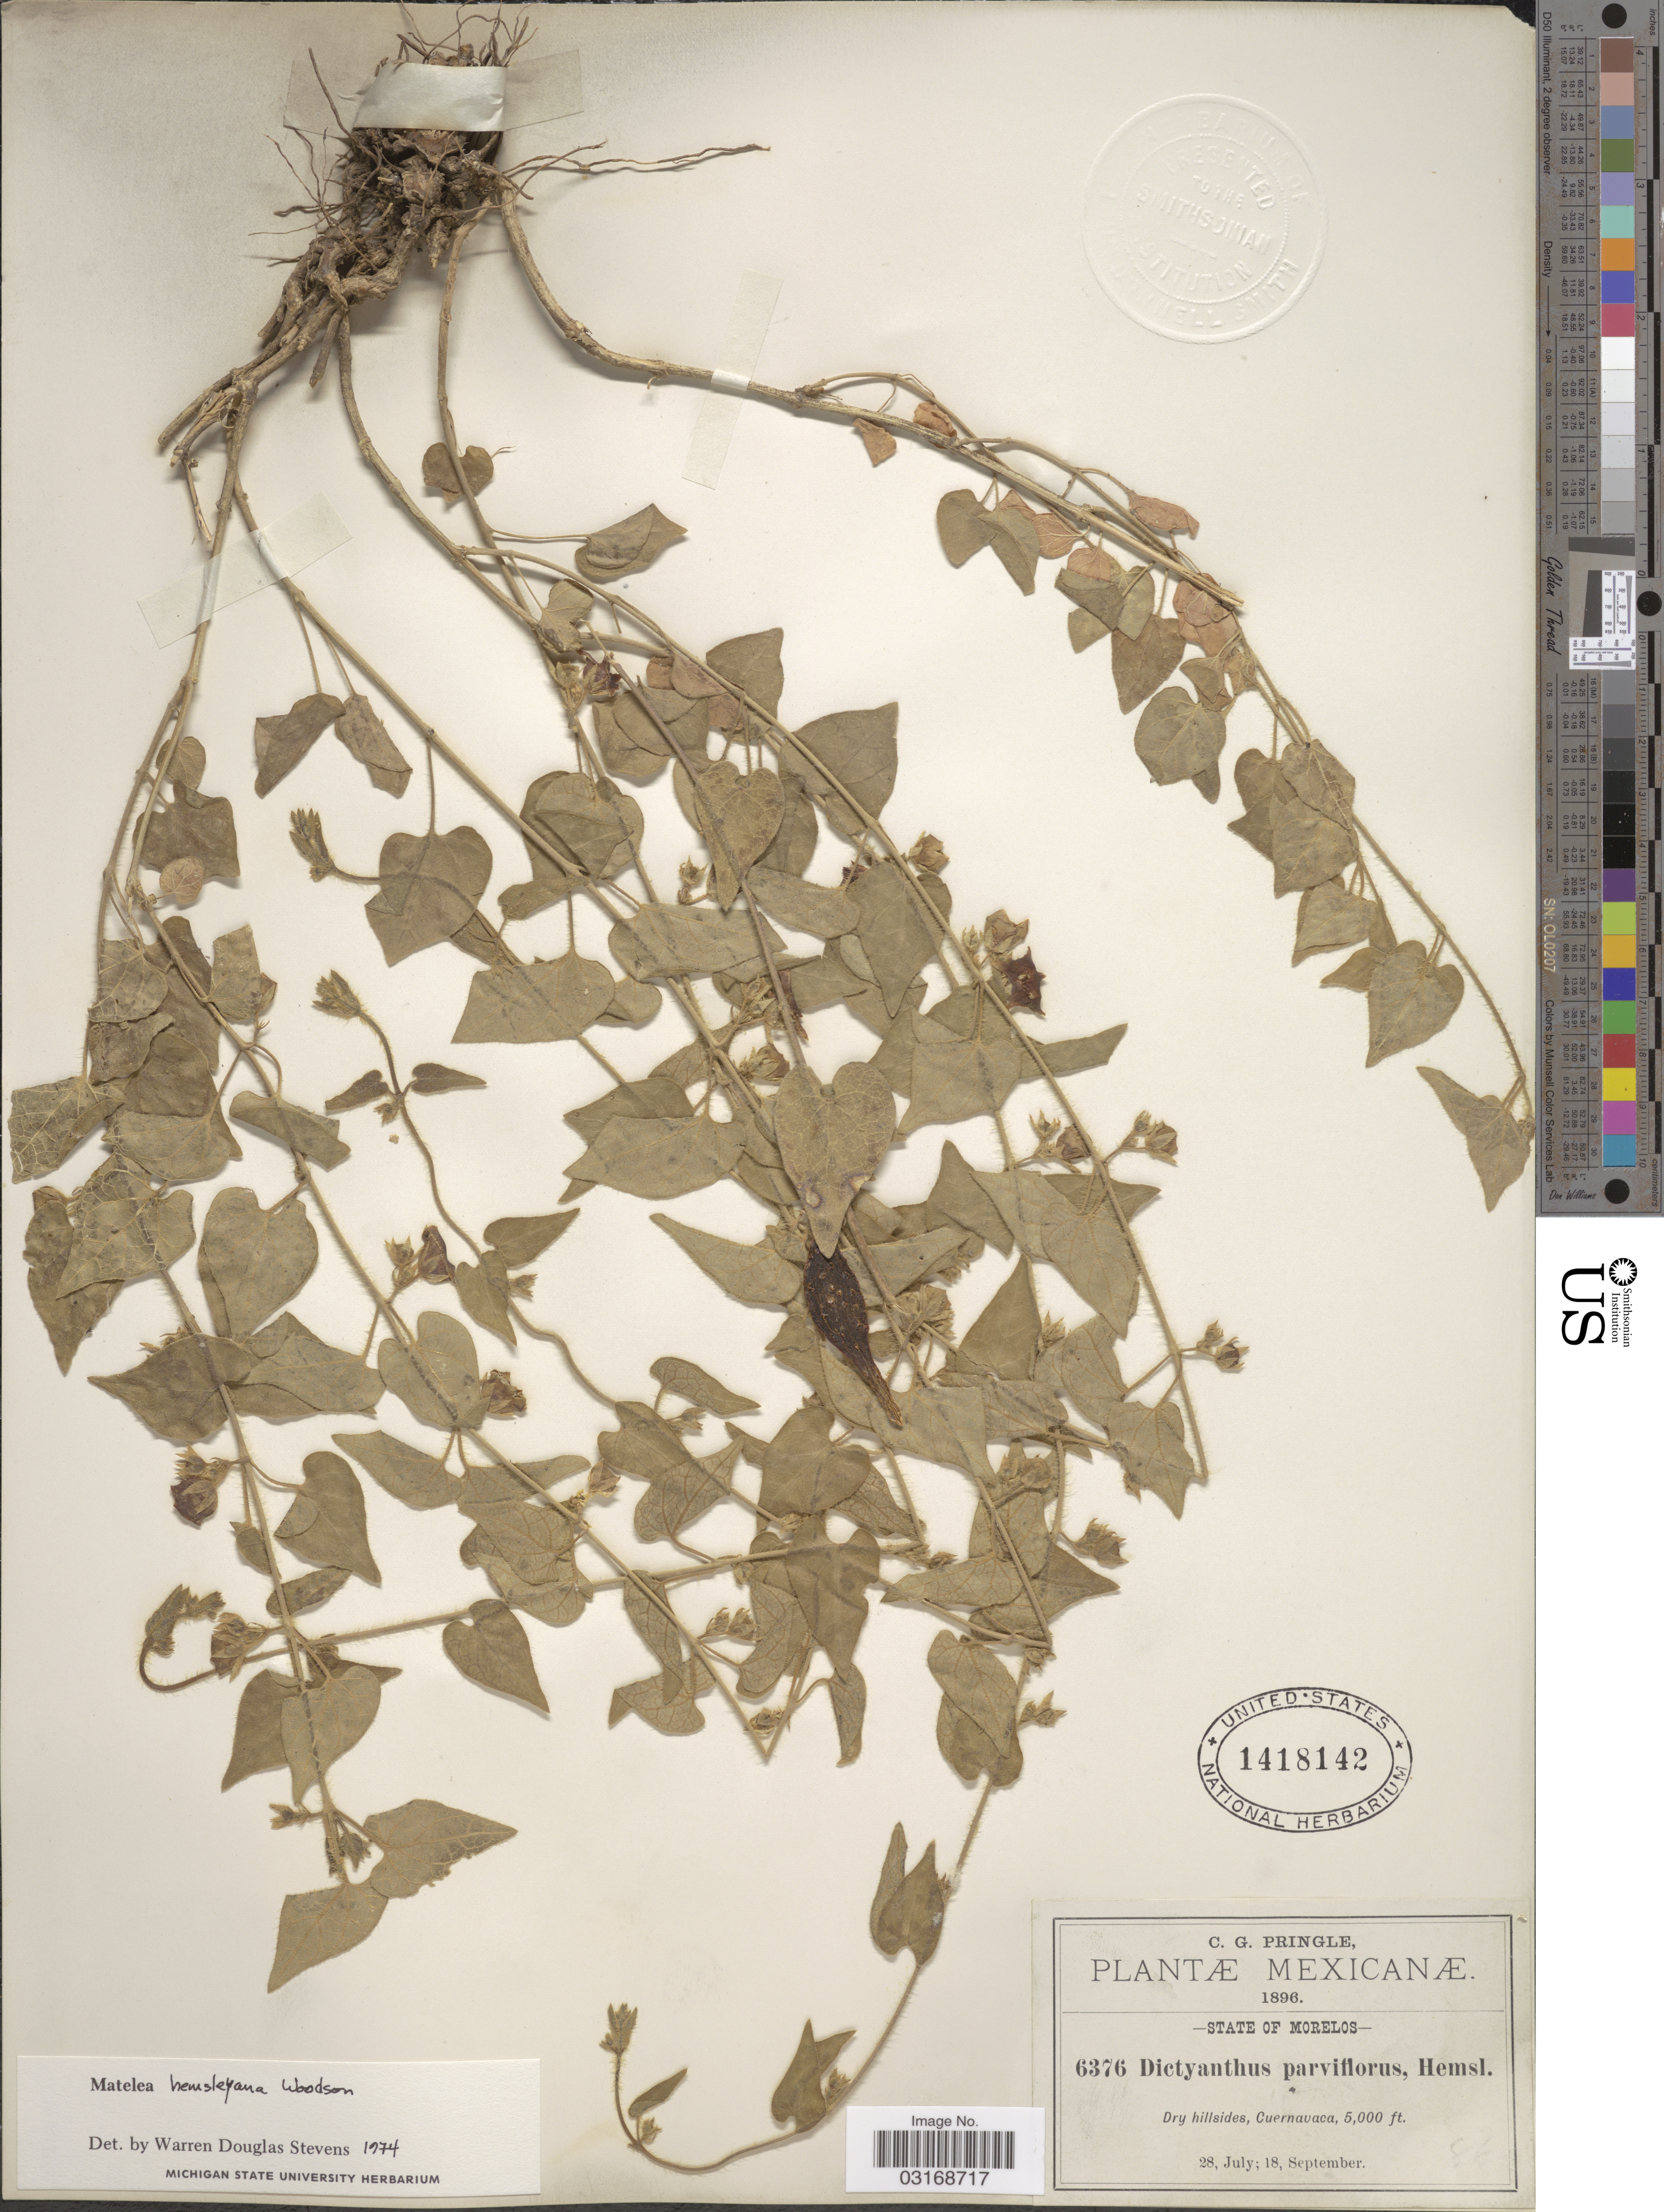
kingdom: Plantae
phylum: Tracheophyta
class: Magnoliopsida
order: Gentianales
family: Apocynaceae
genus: Matelea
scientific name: Matelea hemsleyana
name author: Woodson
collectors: C. G. Pringle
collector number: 6376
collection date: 1896-07-28/1896-09-18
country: Mexico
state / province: Morelos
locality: State of Morelos. Cuernavaca.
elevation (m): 1524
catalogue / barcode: US 1418142